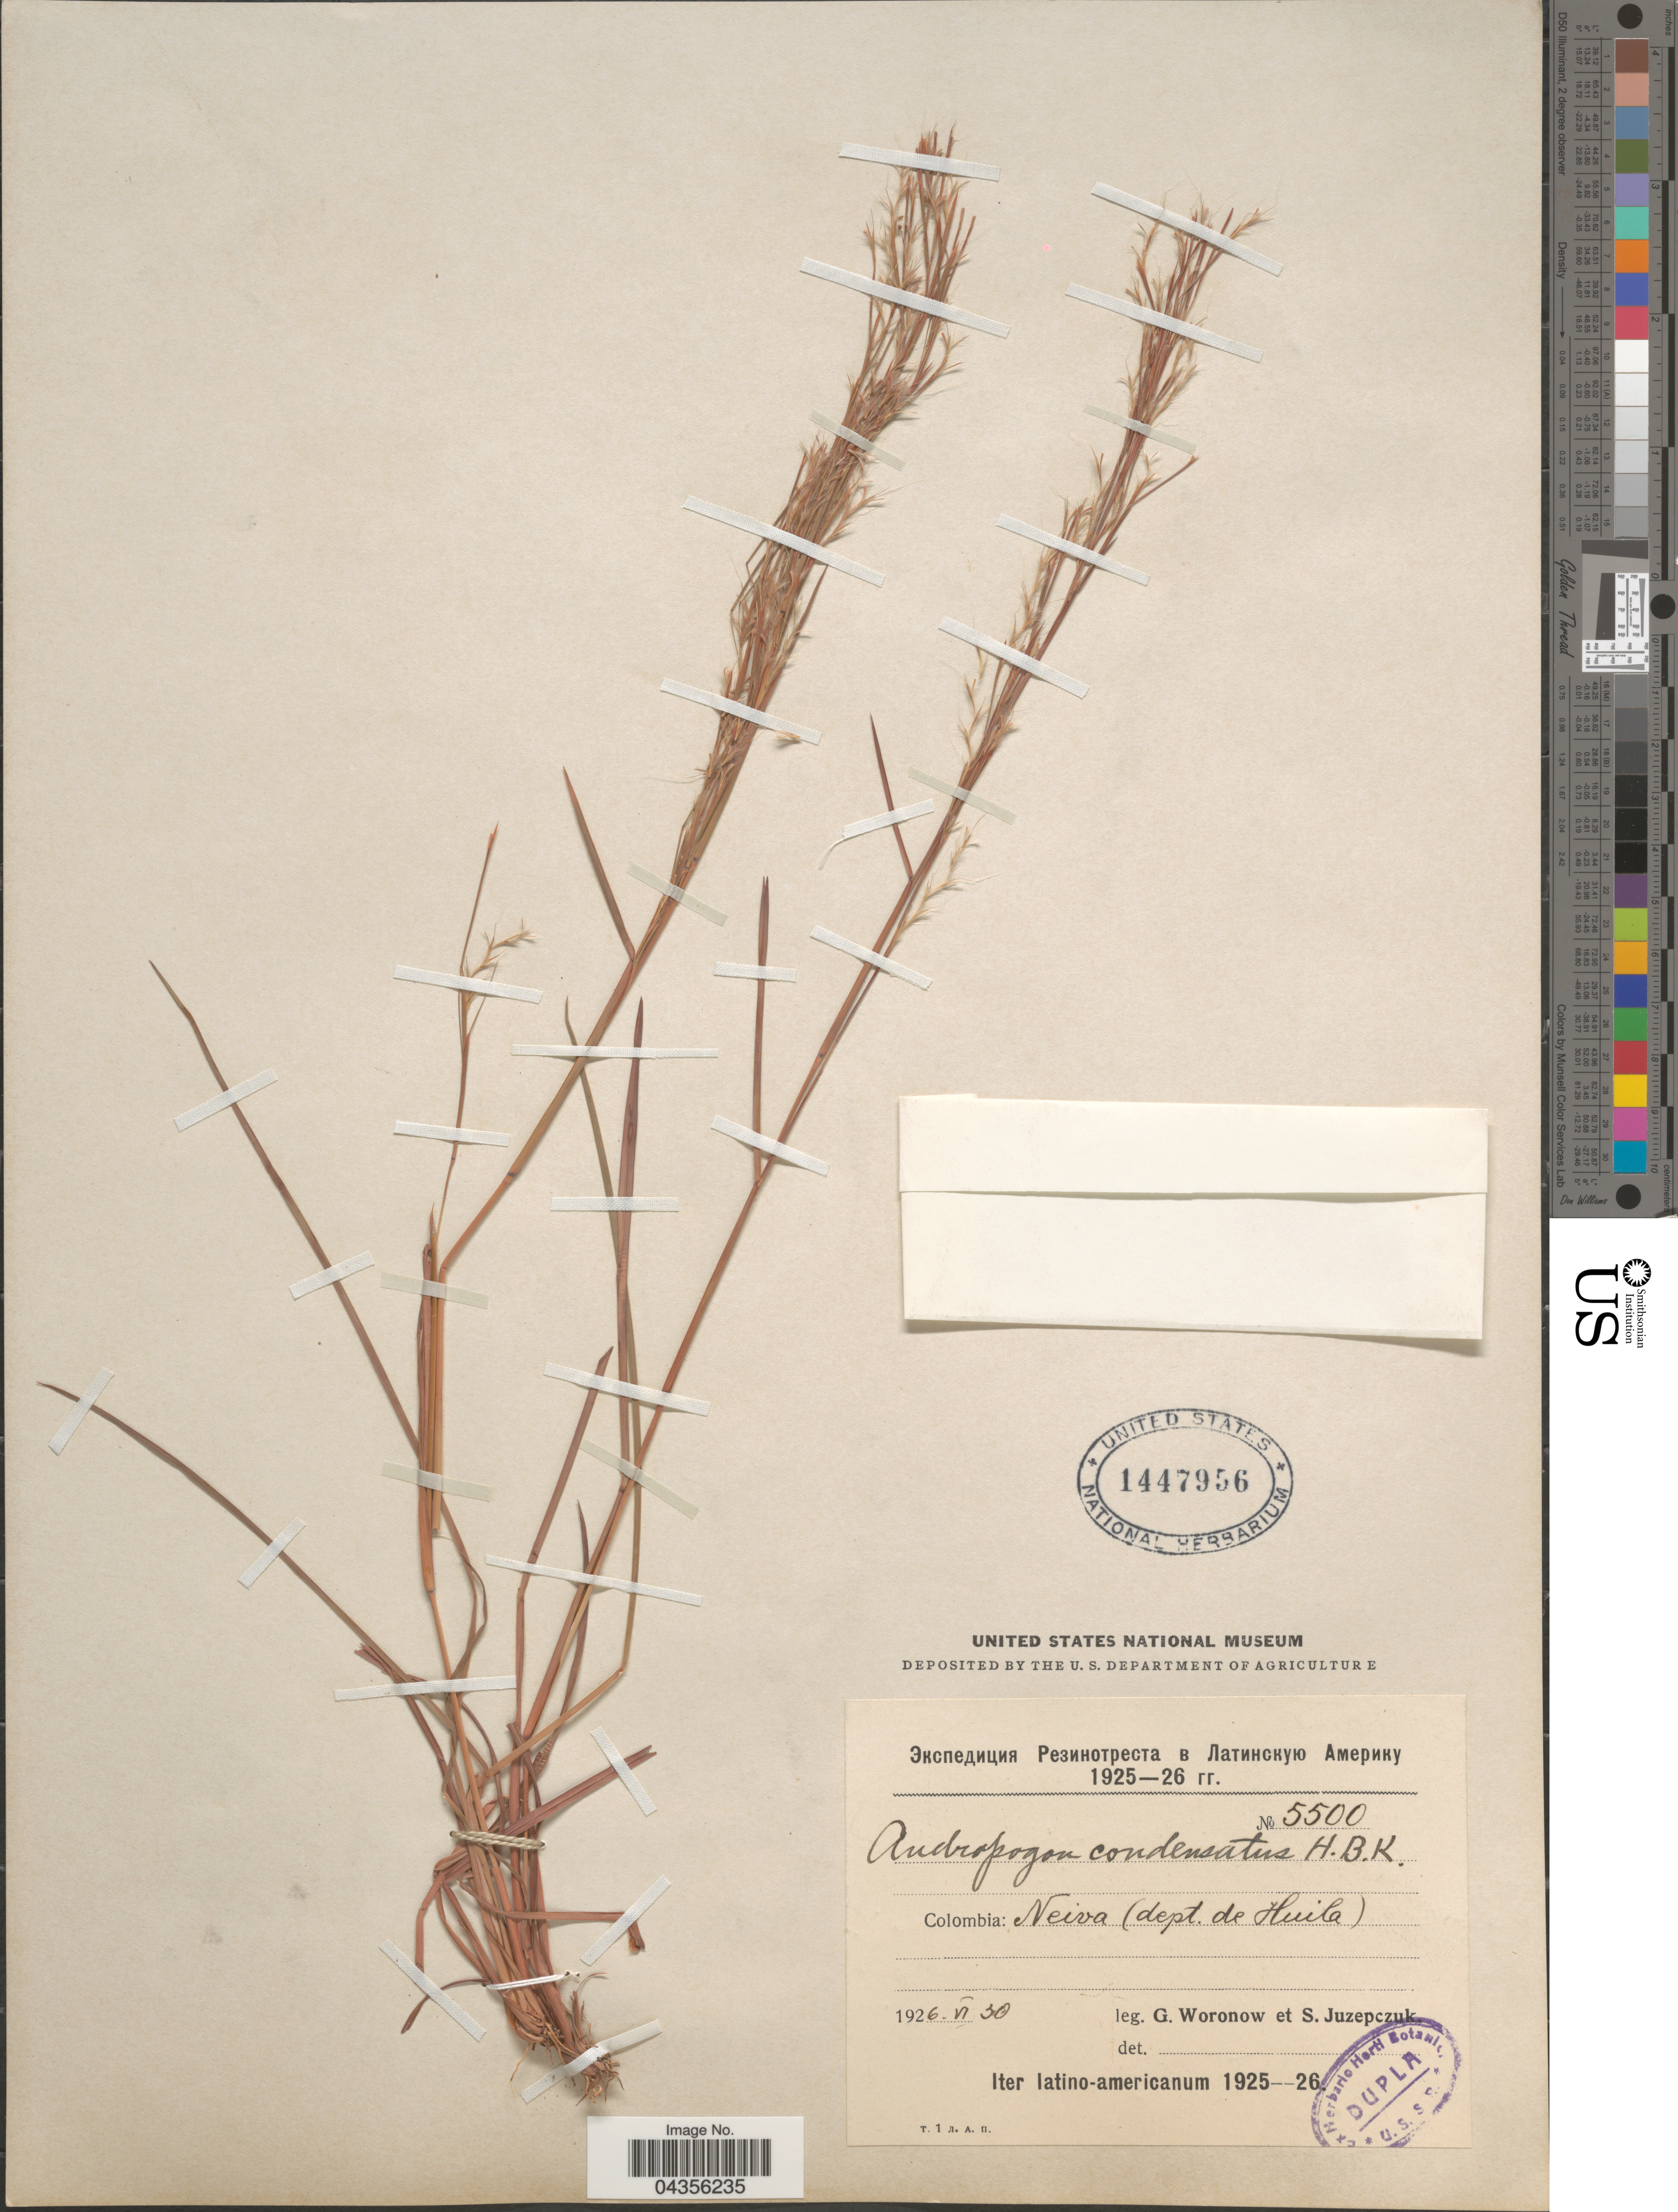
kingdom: Plantae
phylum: Tracheophyta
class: Liliopsida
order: Poales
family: Poaceae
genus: Schizachyrium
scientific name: Schizachyrium condensatum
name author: (Kunth) Nees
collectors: G. Woronow & S. V. Juzepczuk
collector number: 5500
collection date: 1926-06-30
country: Colombia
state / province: Huila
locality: Neiva (dept. de Huila). Iter latino-americanum 1926--26.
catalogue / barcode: US 1447956